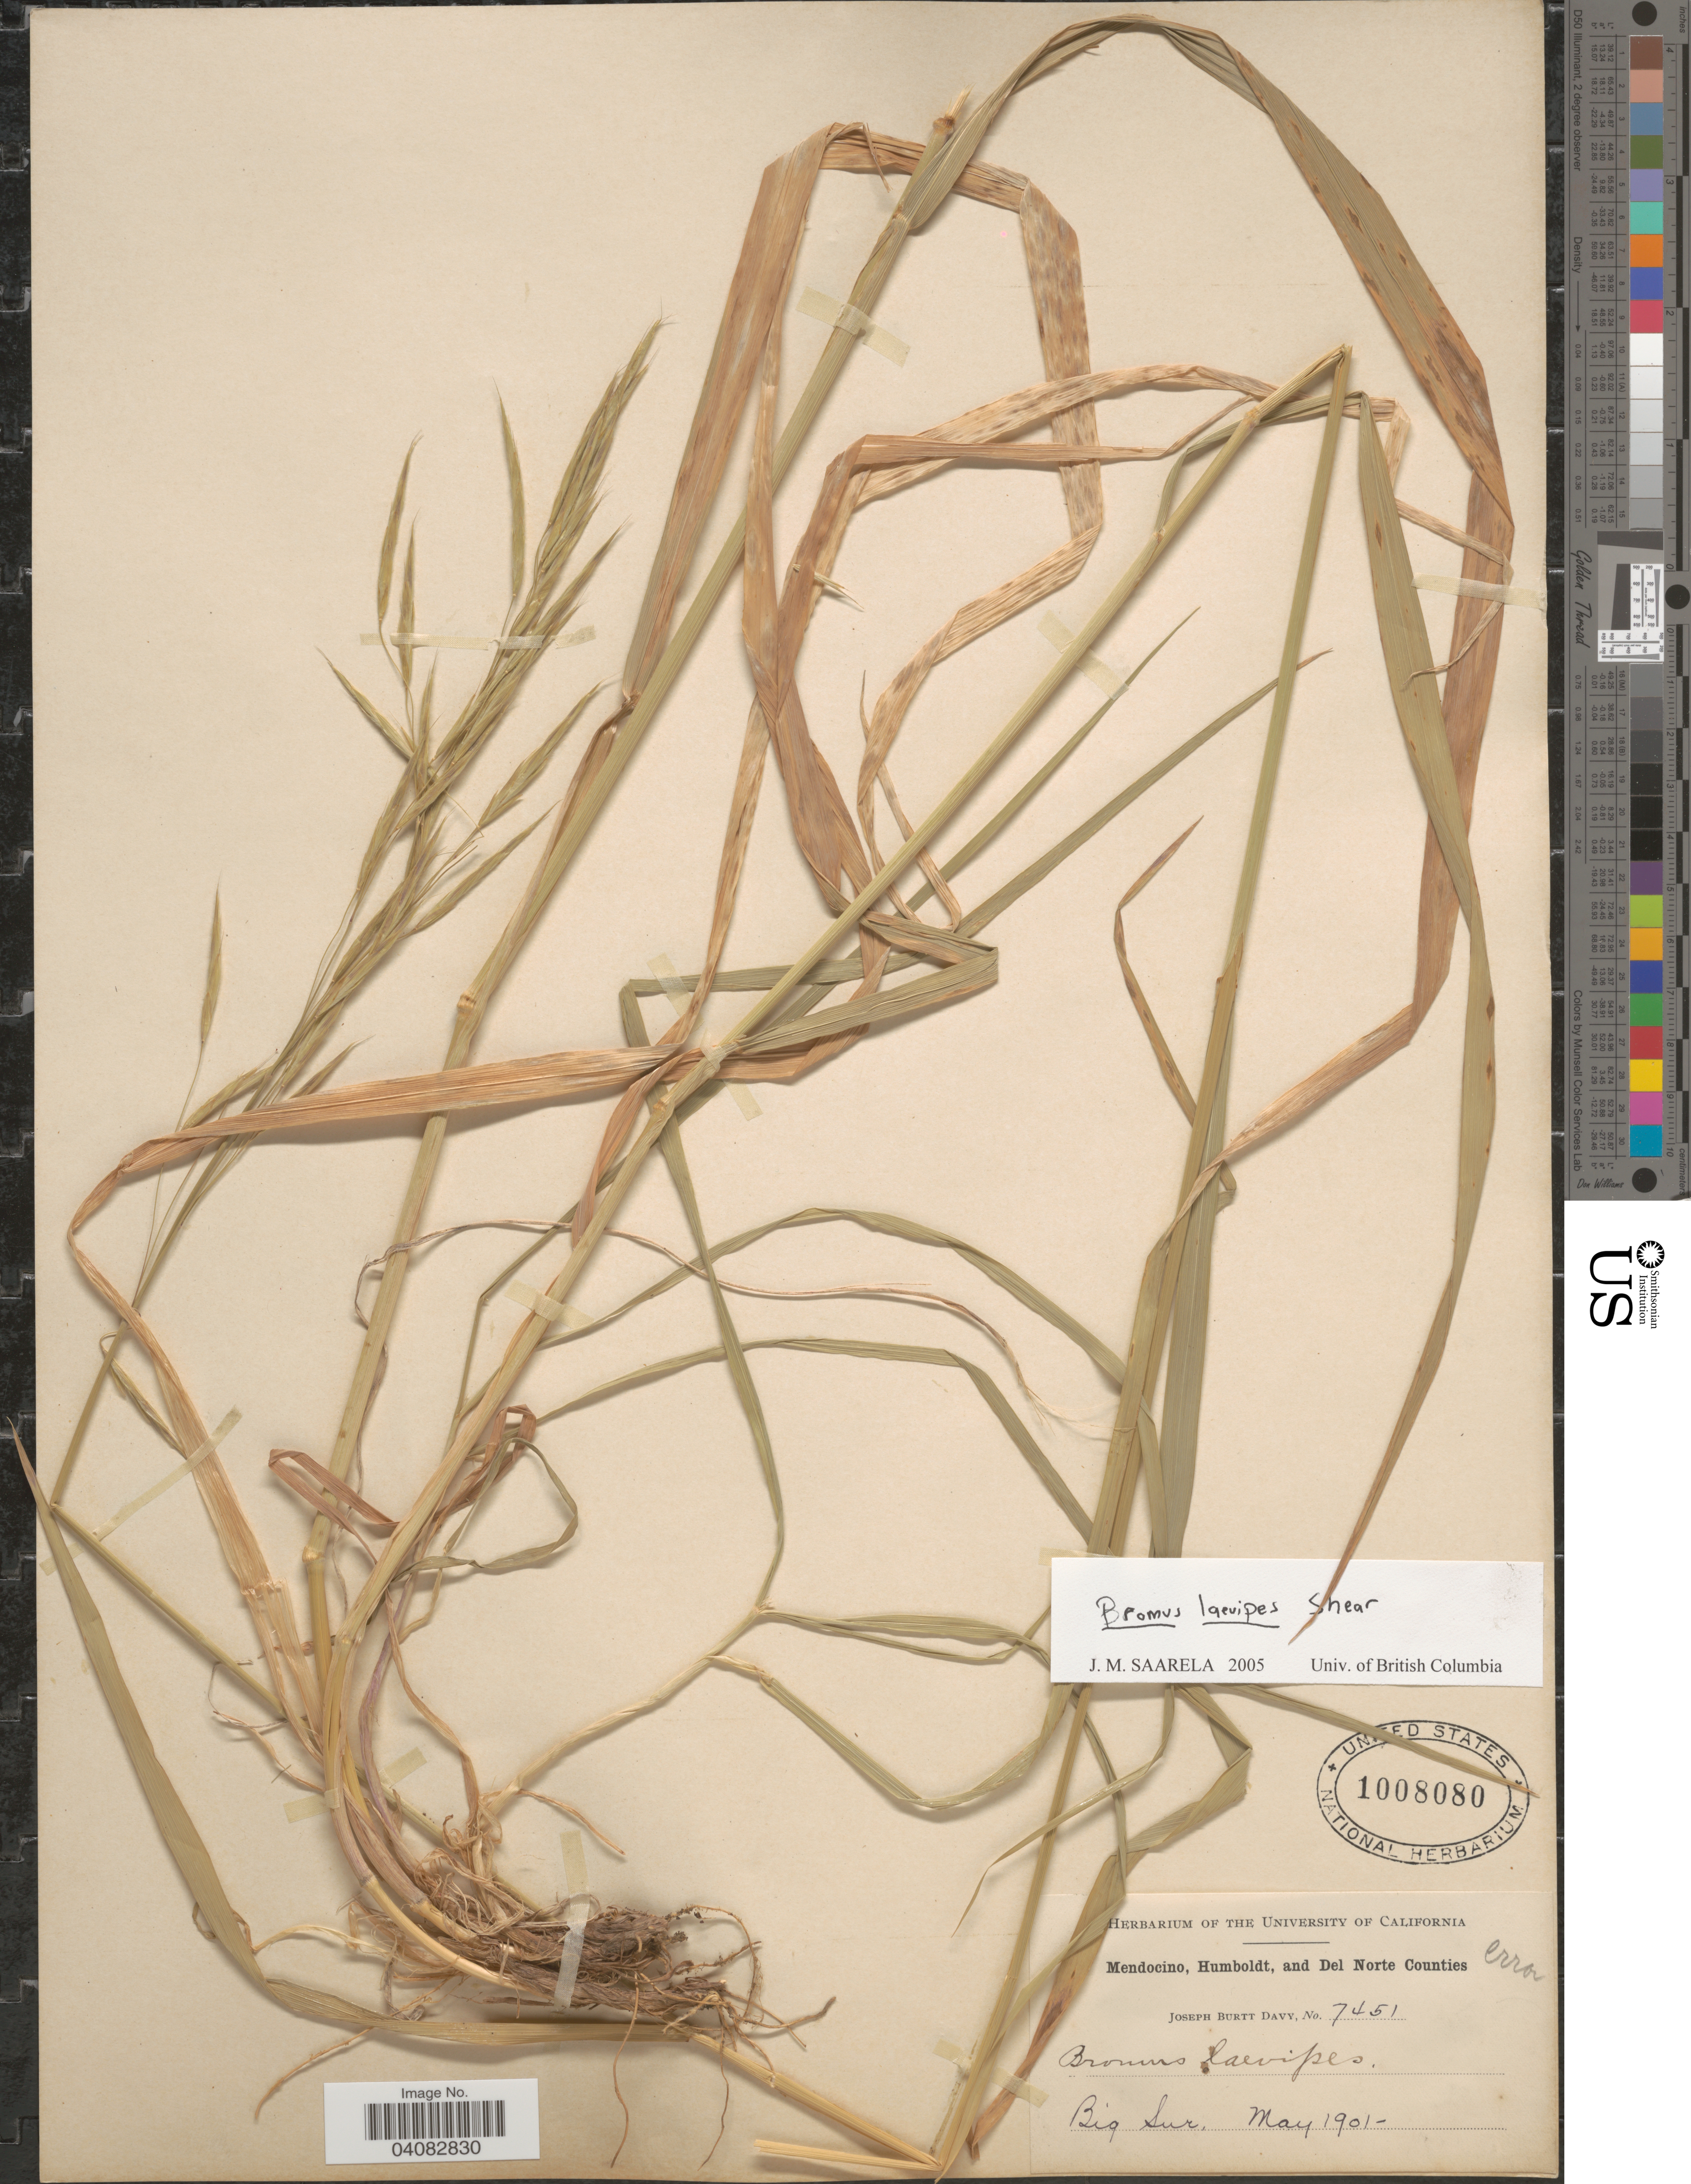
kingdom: Plantae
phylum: Tracheophyta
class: Liliopsida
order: Poales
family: Poaceae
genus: Bromus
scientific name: Bromus laevipes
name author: Shear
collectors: J. Burtt Davy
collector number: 7451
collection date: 1901-05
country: United States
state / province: California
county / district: Mendocino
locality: Mendocino, Humboldt, and Del Norte Counties. Big Sur.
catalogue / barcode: US 1008080